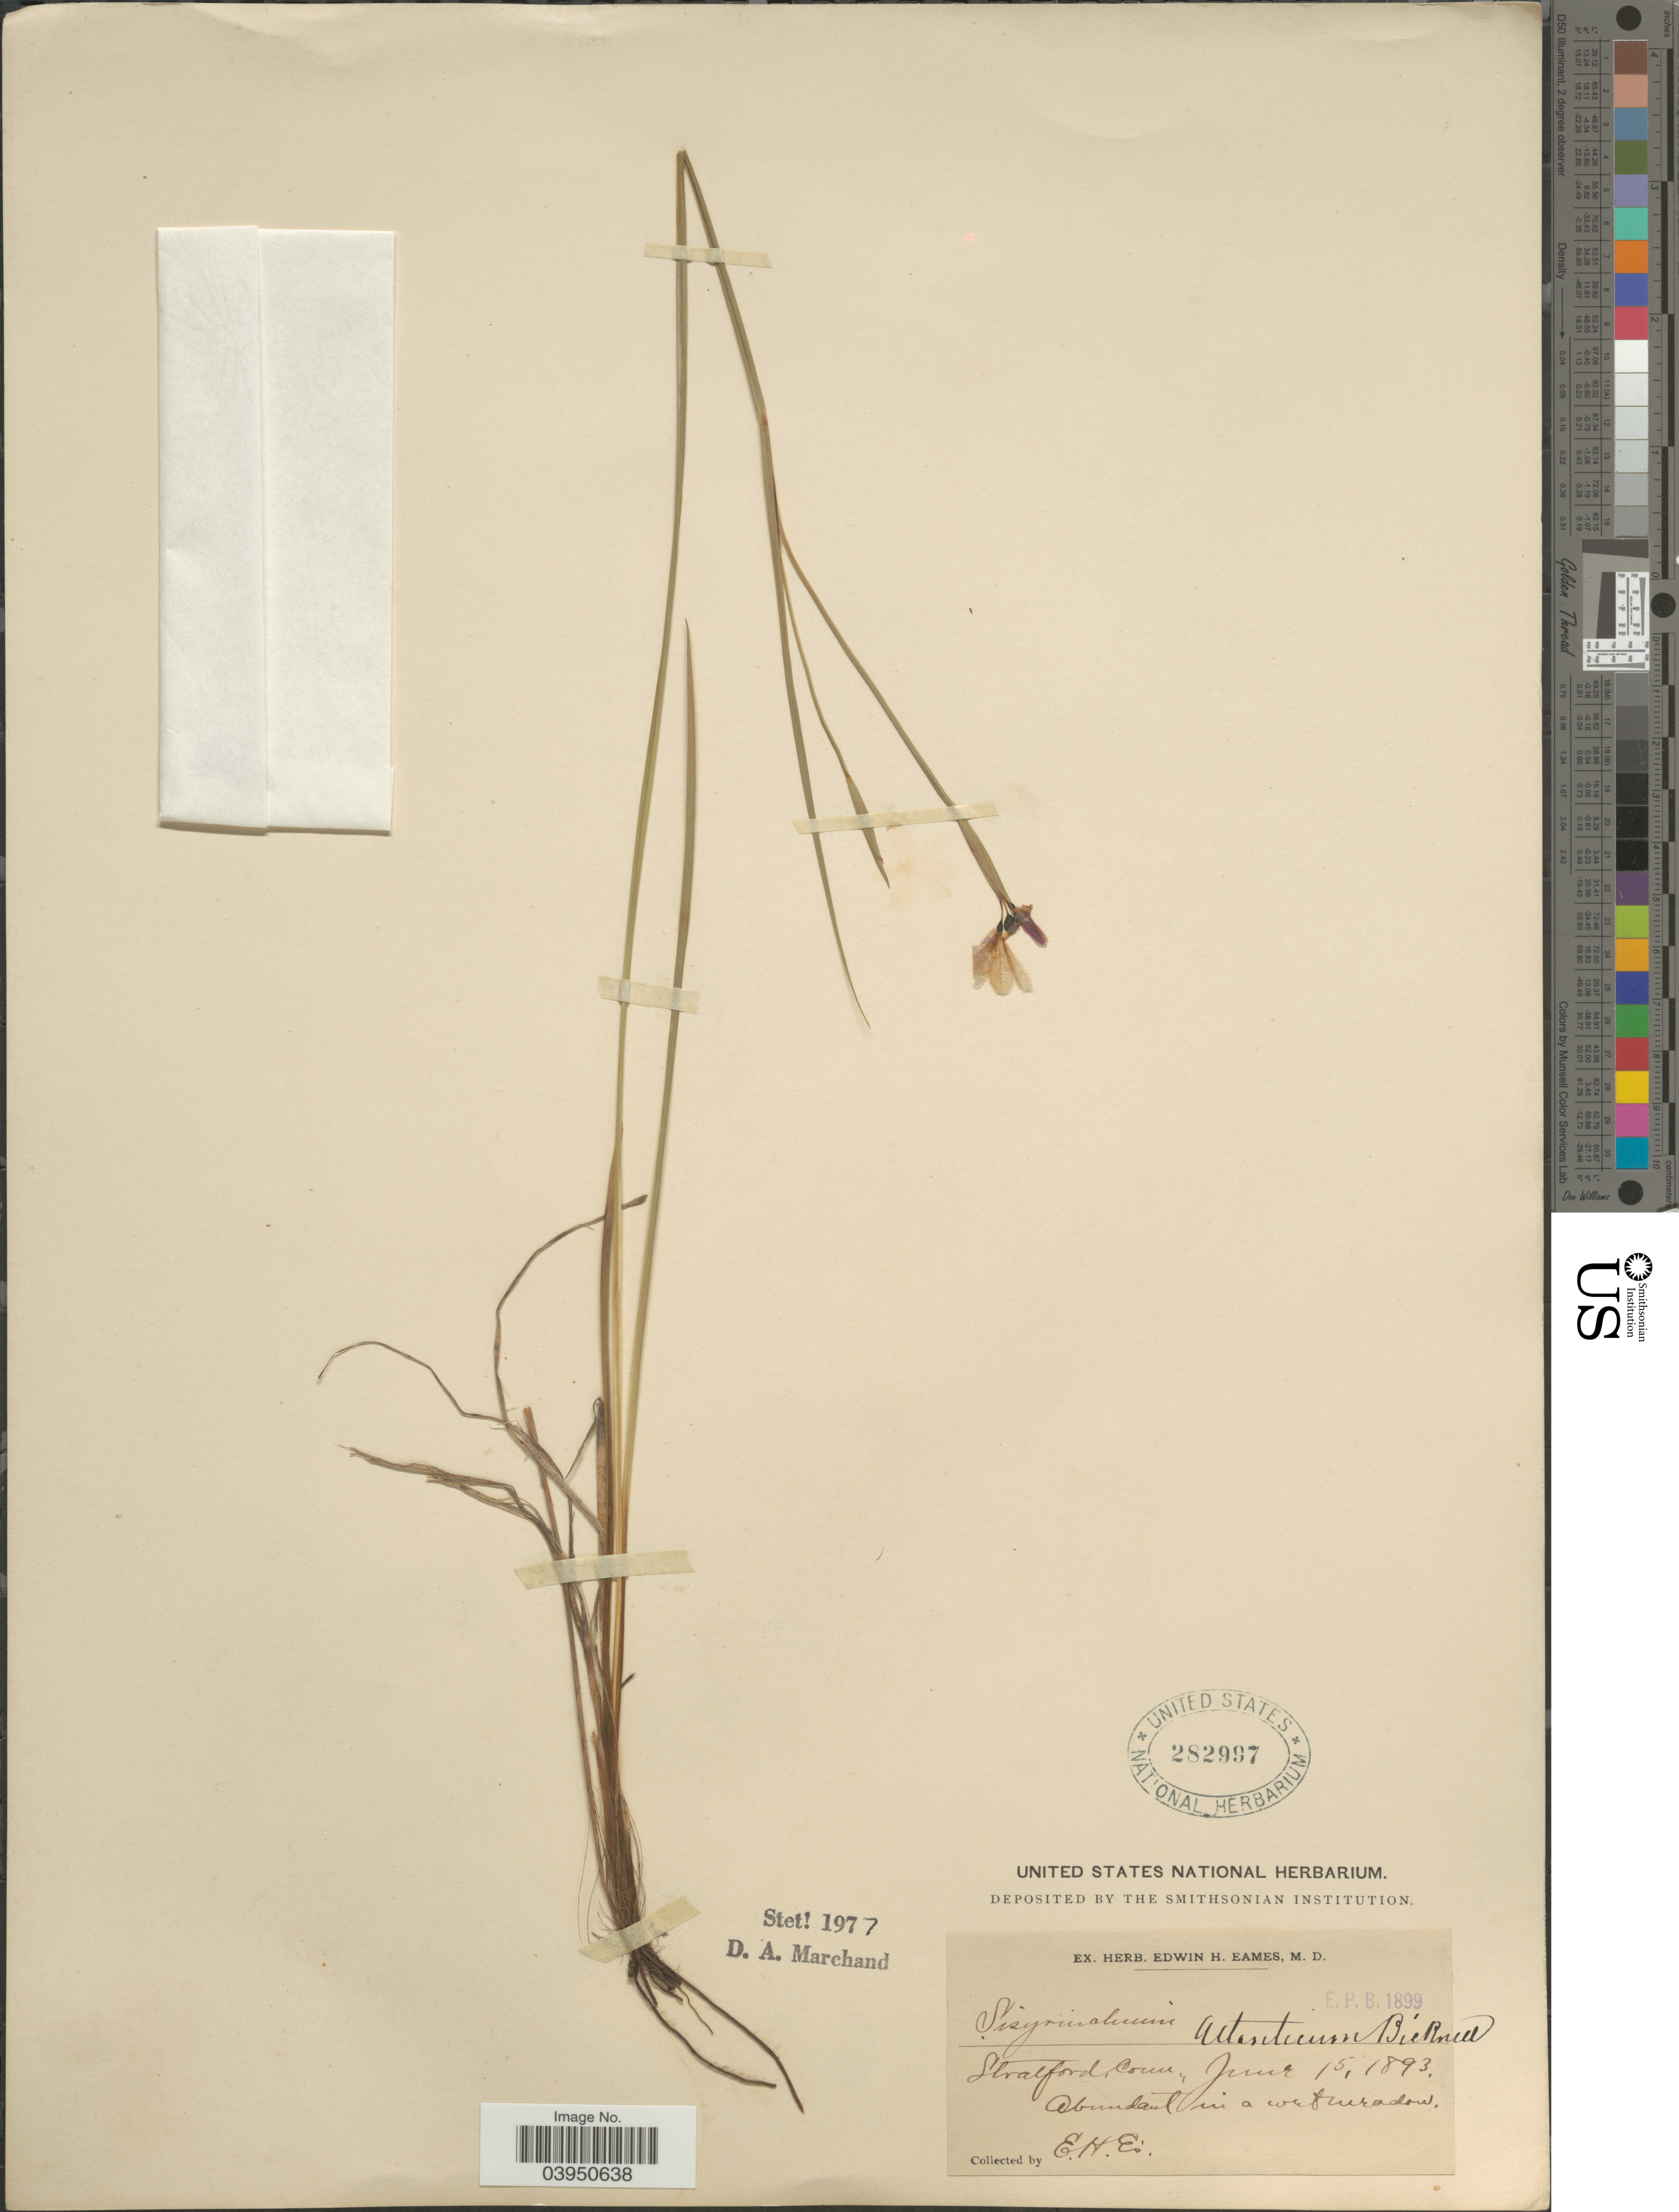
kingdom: Plantae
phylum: Tracheophyta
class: Liliopsida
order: Asparagales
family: Iridaceae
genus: Sisyrinchium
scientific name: Sisyrinchium atlanticum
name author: E.P. Bicknell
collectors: E. H. Eames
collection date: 1893-06-15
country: United States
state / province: Connecticut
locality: Stratford.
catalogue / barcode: US 282997